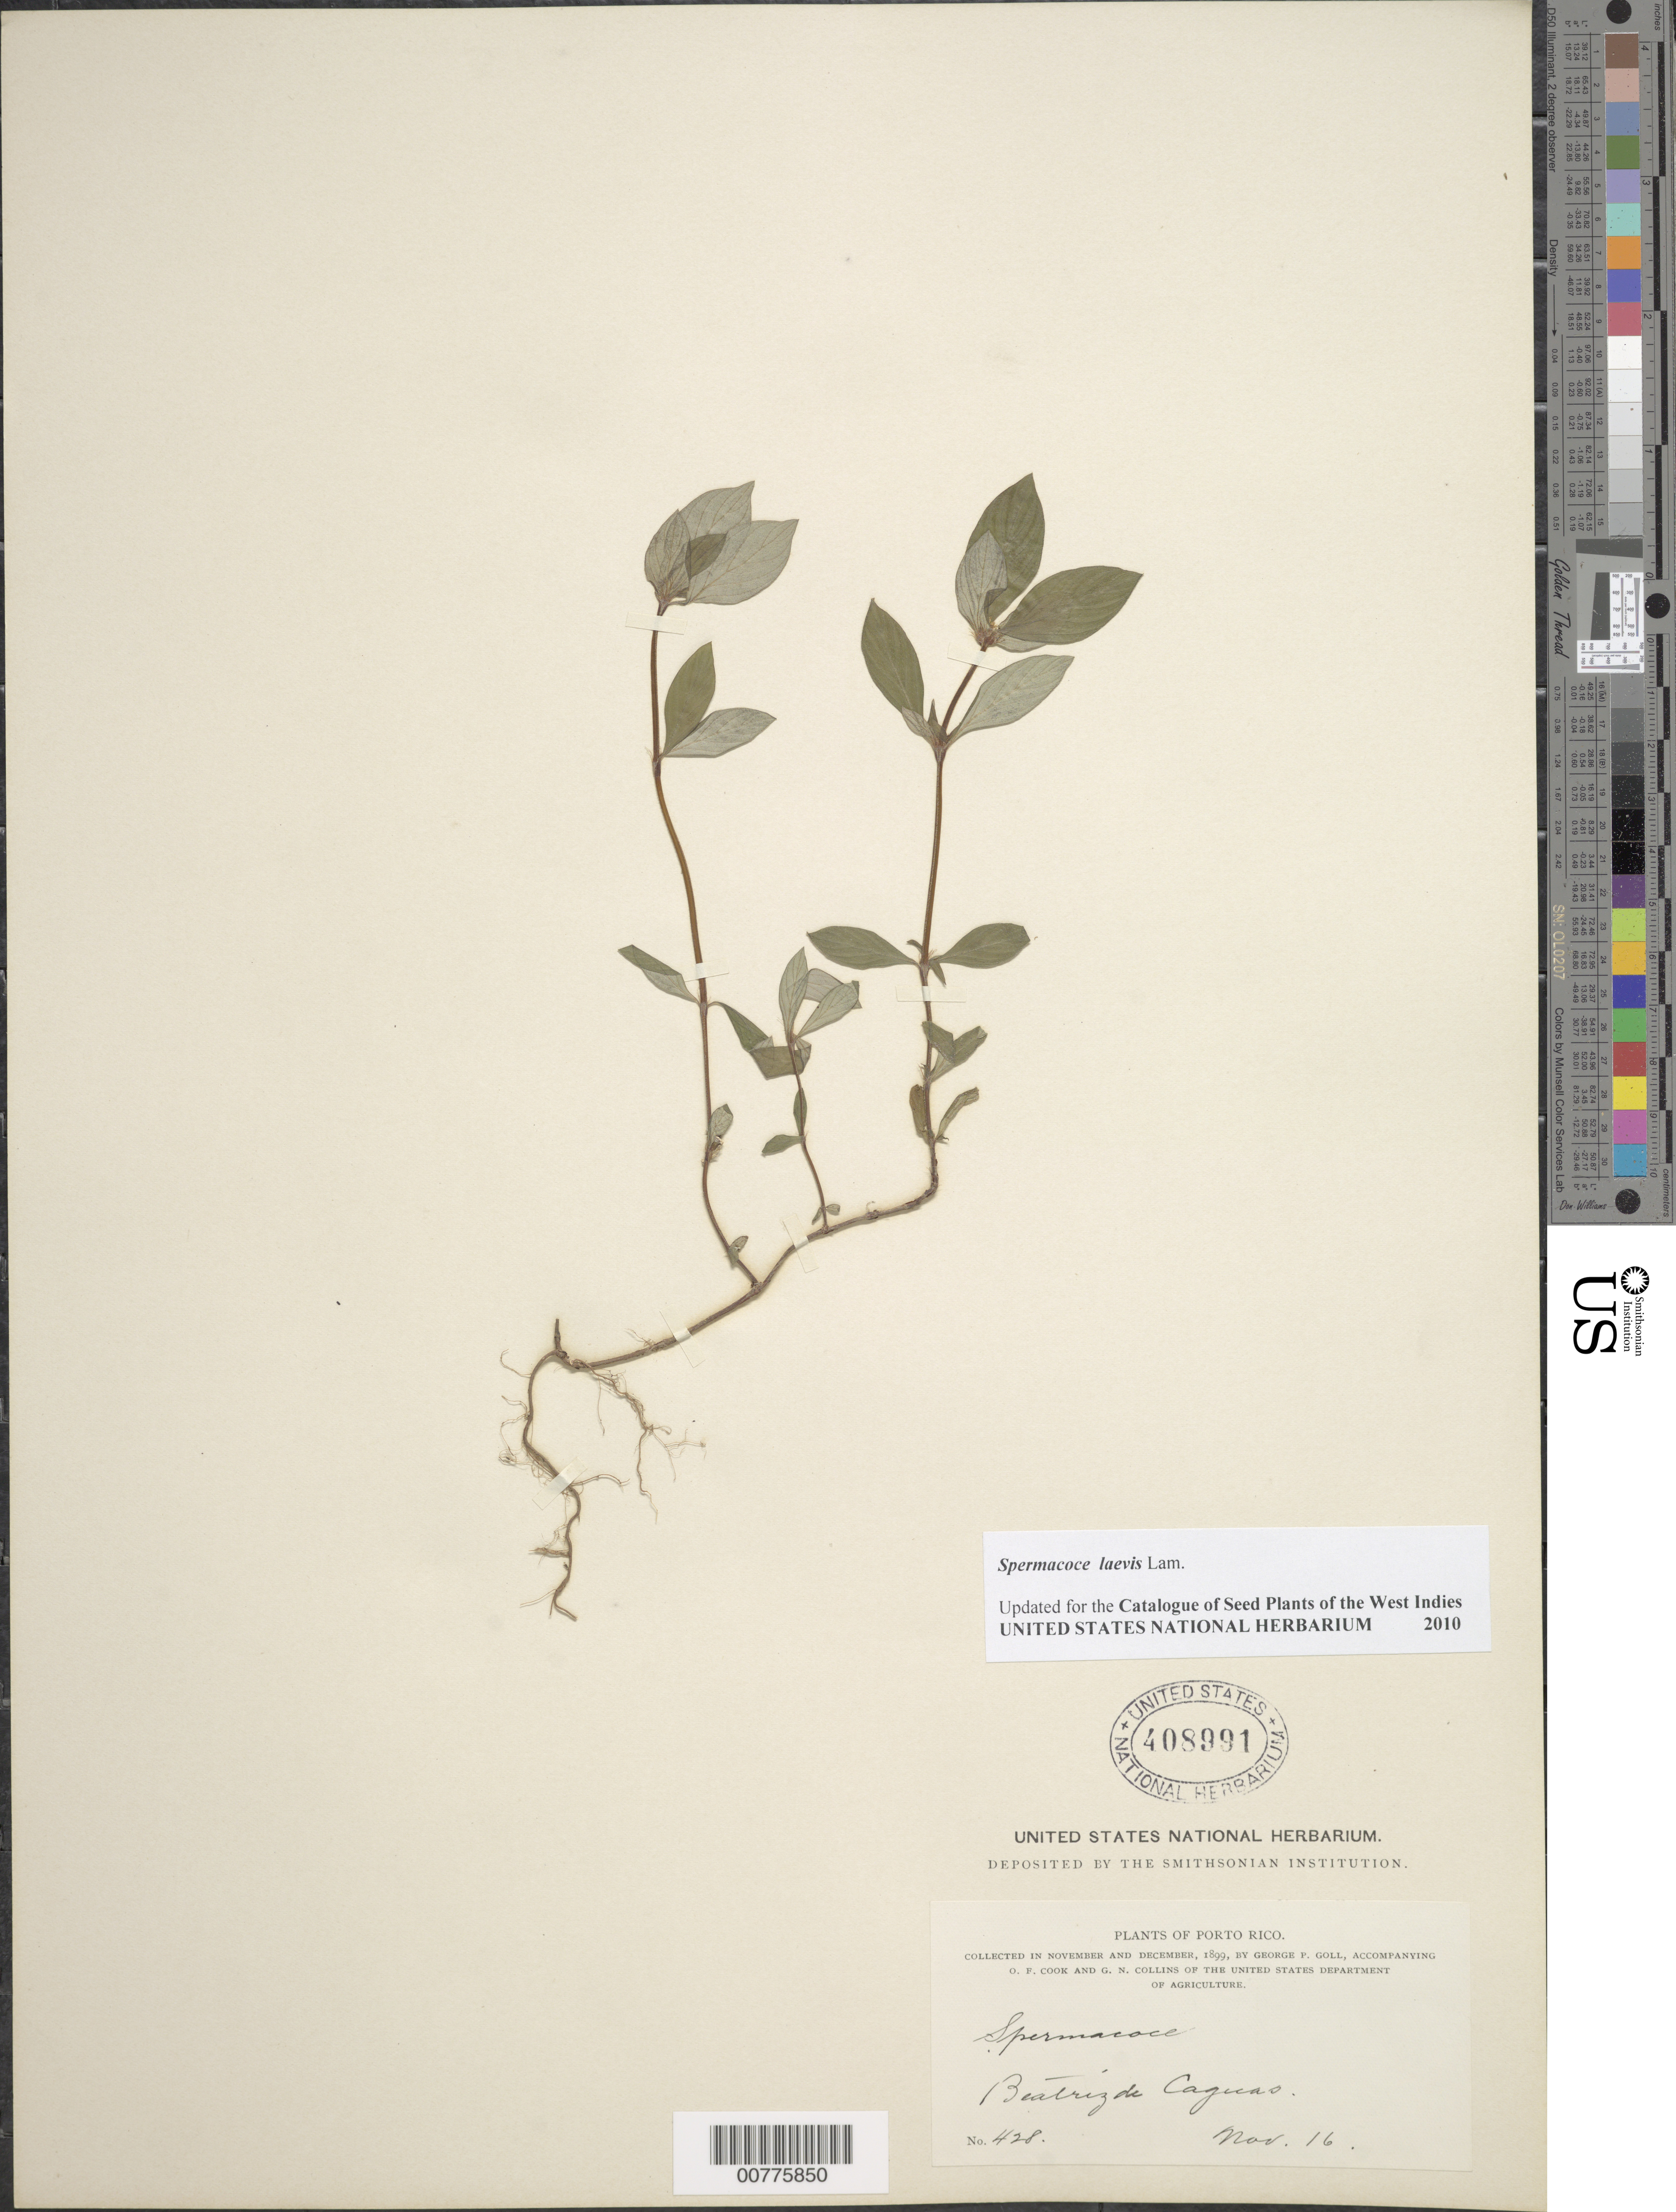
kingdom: Plantae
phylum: Tracheophyta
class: Magnoliopsida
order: Gentianales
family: Rubiaceae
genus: Spermacoce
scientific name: Spermacoce laevis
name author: Lam.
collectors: G. Goll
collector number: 428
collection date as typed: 16 Nov 1899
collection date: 1899-11-16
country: Puerto Rico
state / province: Caguas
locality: Beatriz to Caguas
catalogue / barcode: US 408991